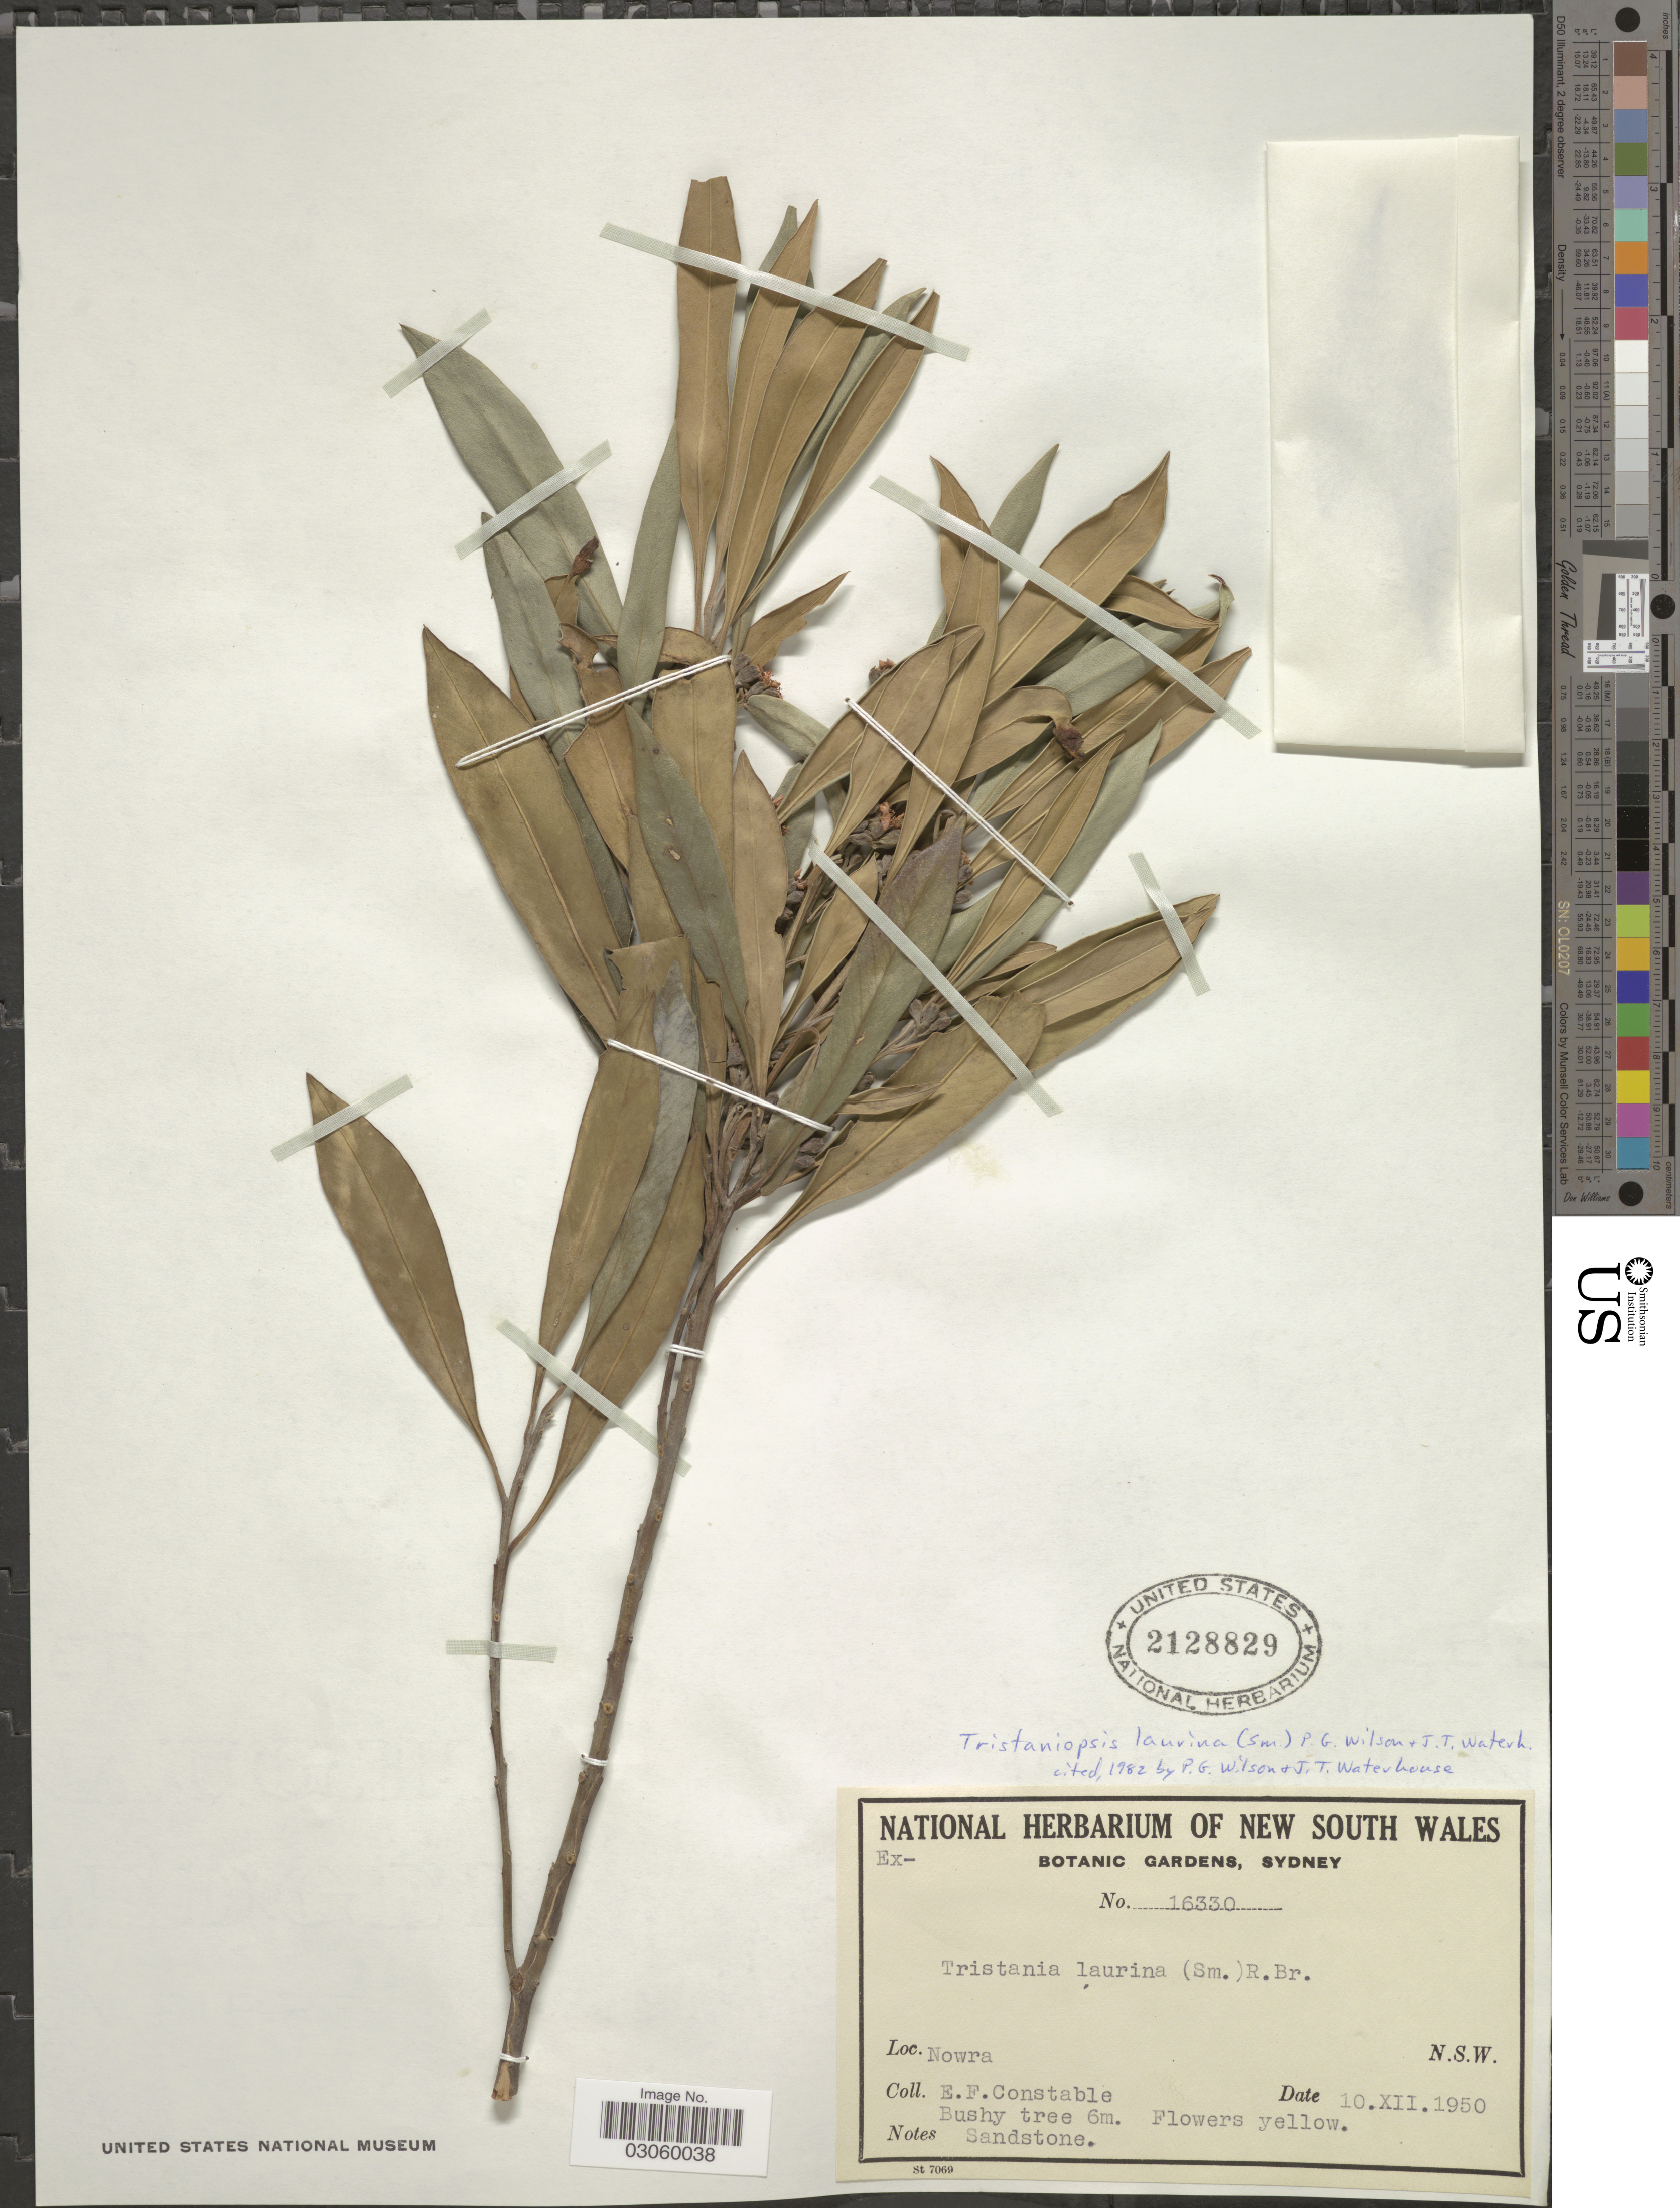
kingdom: Plantae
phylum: Tracheophyta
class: Magnoliopsida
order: Myrtales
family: Myrtaceae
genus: Tristaniopsis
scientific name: Tristaniopsis laurina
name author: (Sm.) P.G. Wilson & J. T. Waterh.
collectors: E. F. Constable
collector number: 16330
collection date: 1950-12-10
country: Australia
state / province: New South Wales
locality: Nowra.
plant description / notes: Cited by P.G. Wilson & J.T. Waterhouse, 1982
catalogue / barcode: US 2128829